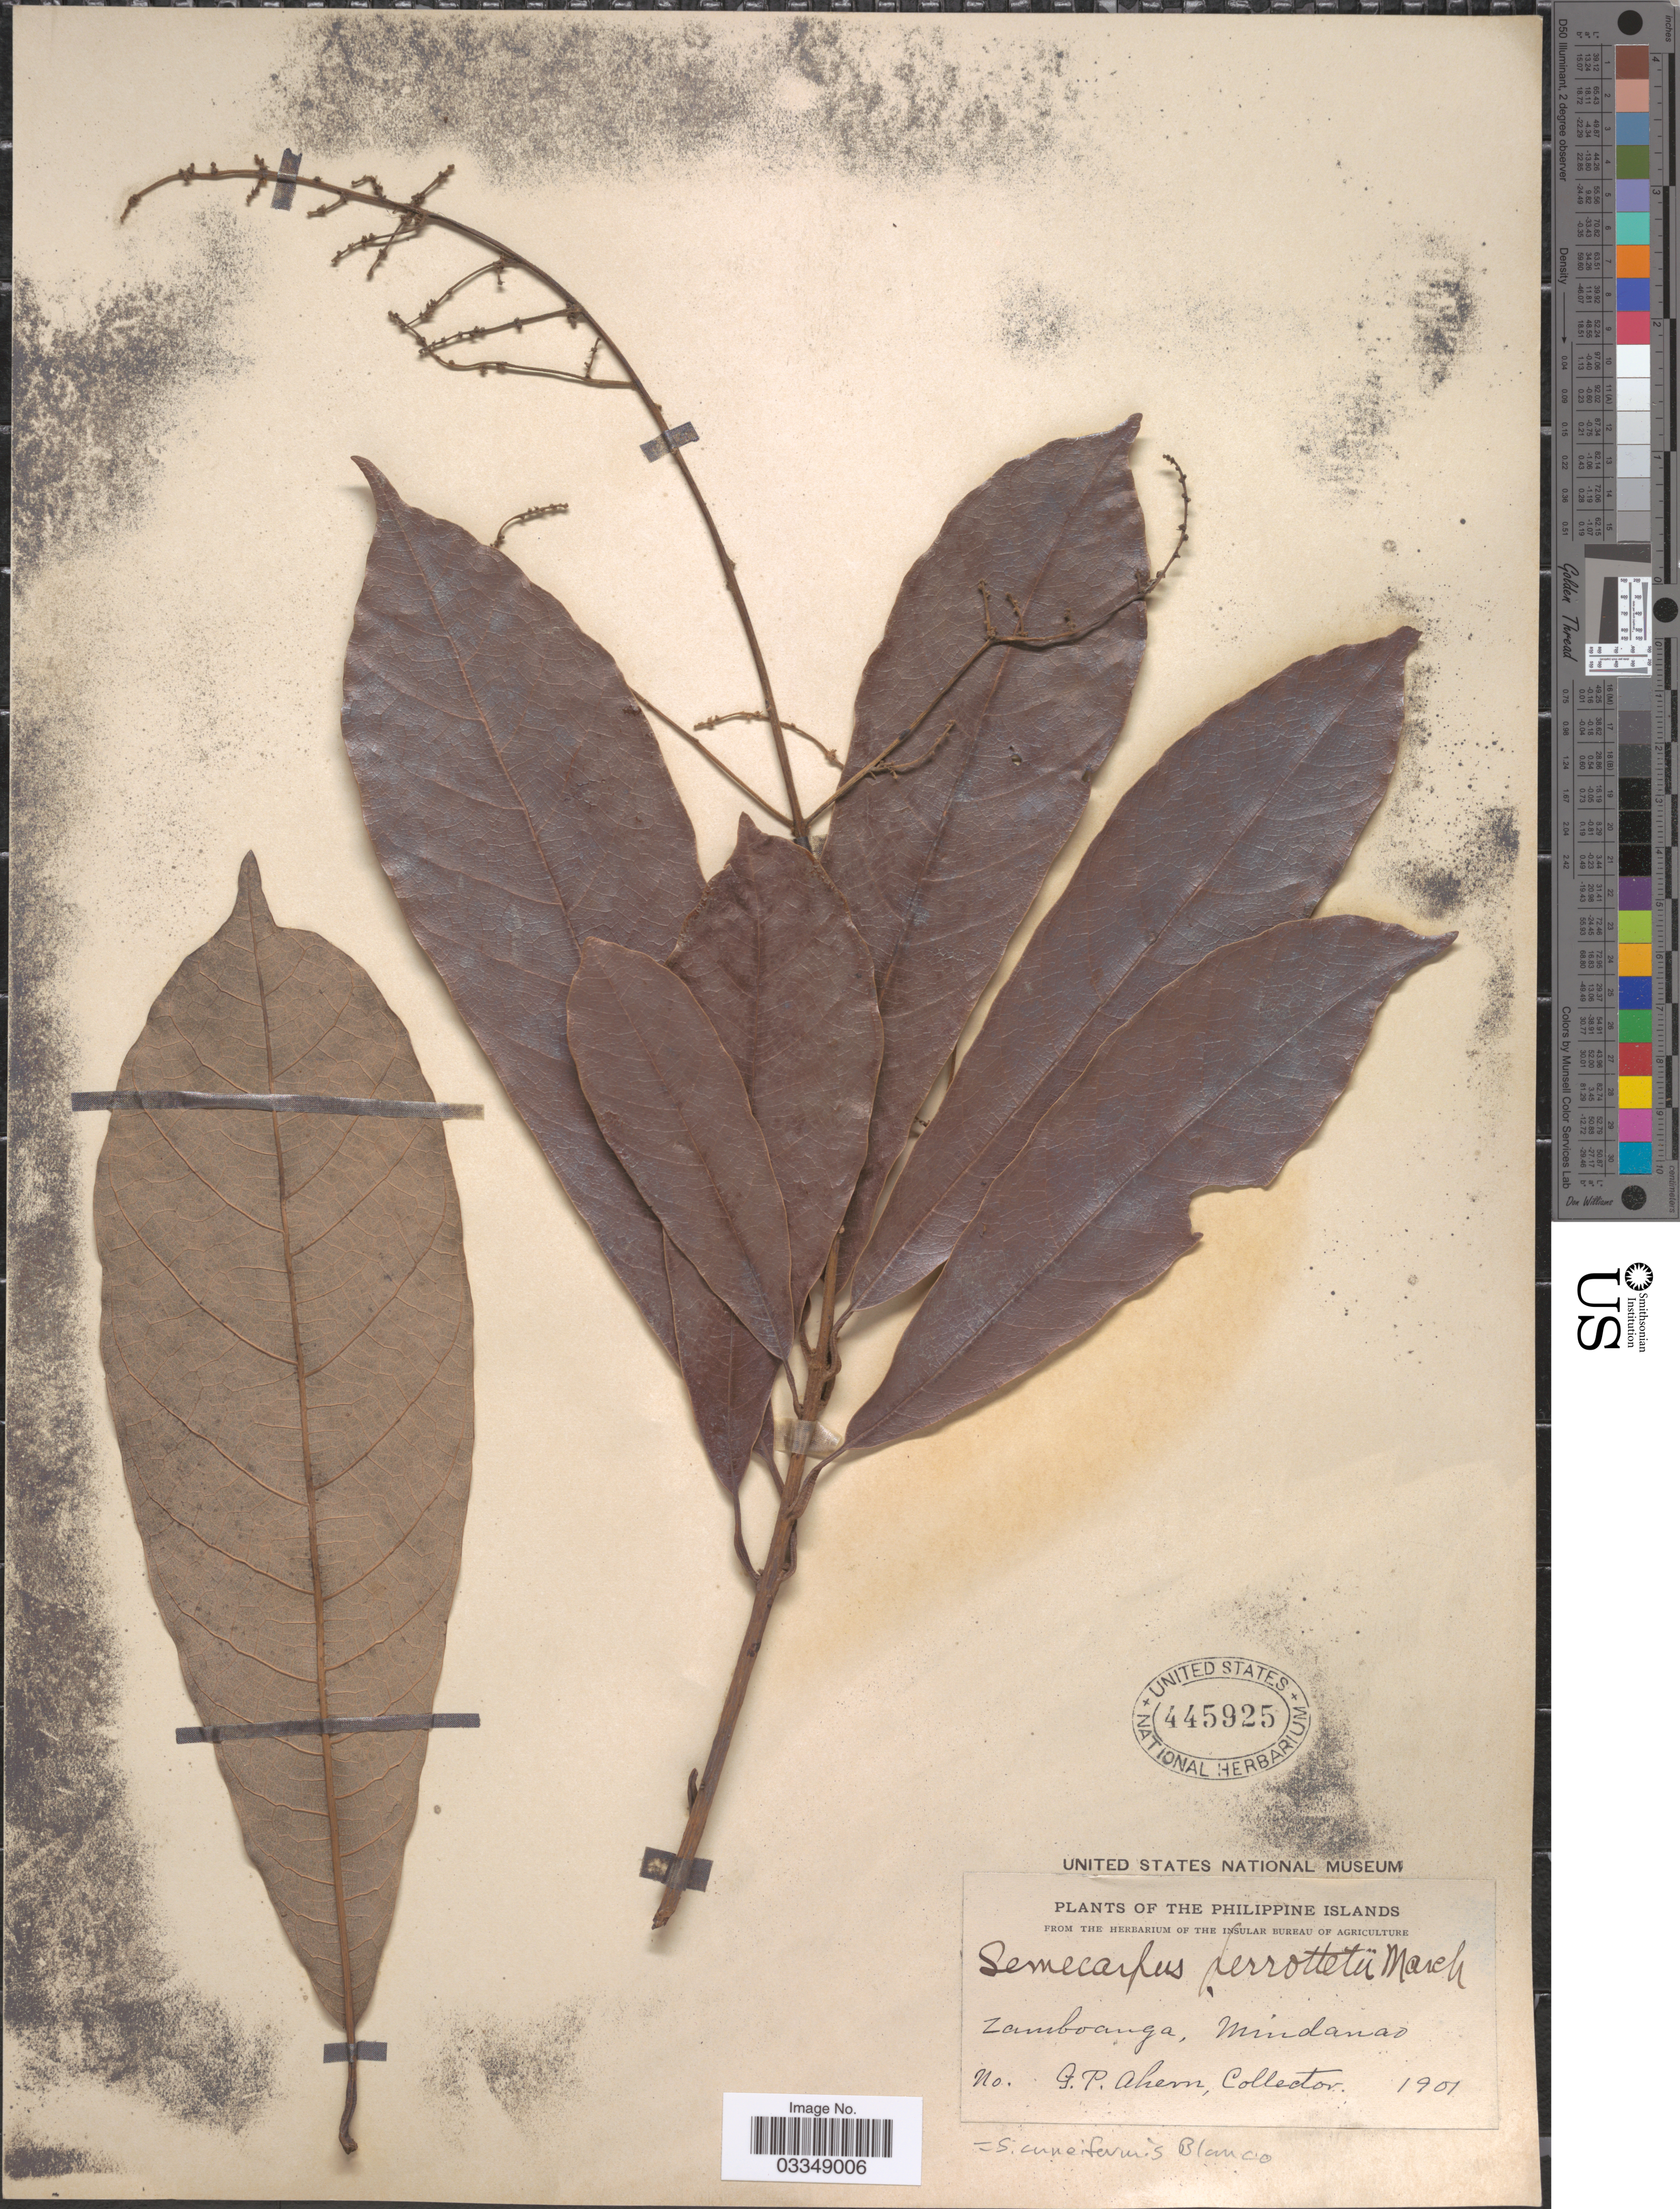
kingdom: Plantae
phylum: Tracheophyta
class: Magnoliopsida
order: Sapindales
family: Anacardiaceae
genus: Semecarpus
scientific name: Semecarpus cuneiformis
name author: Blanco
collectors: G. Ahern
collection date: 1901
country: Philippines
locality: The Philippine Islands. Zamboanga, Mindanao.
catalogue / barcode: US 445925